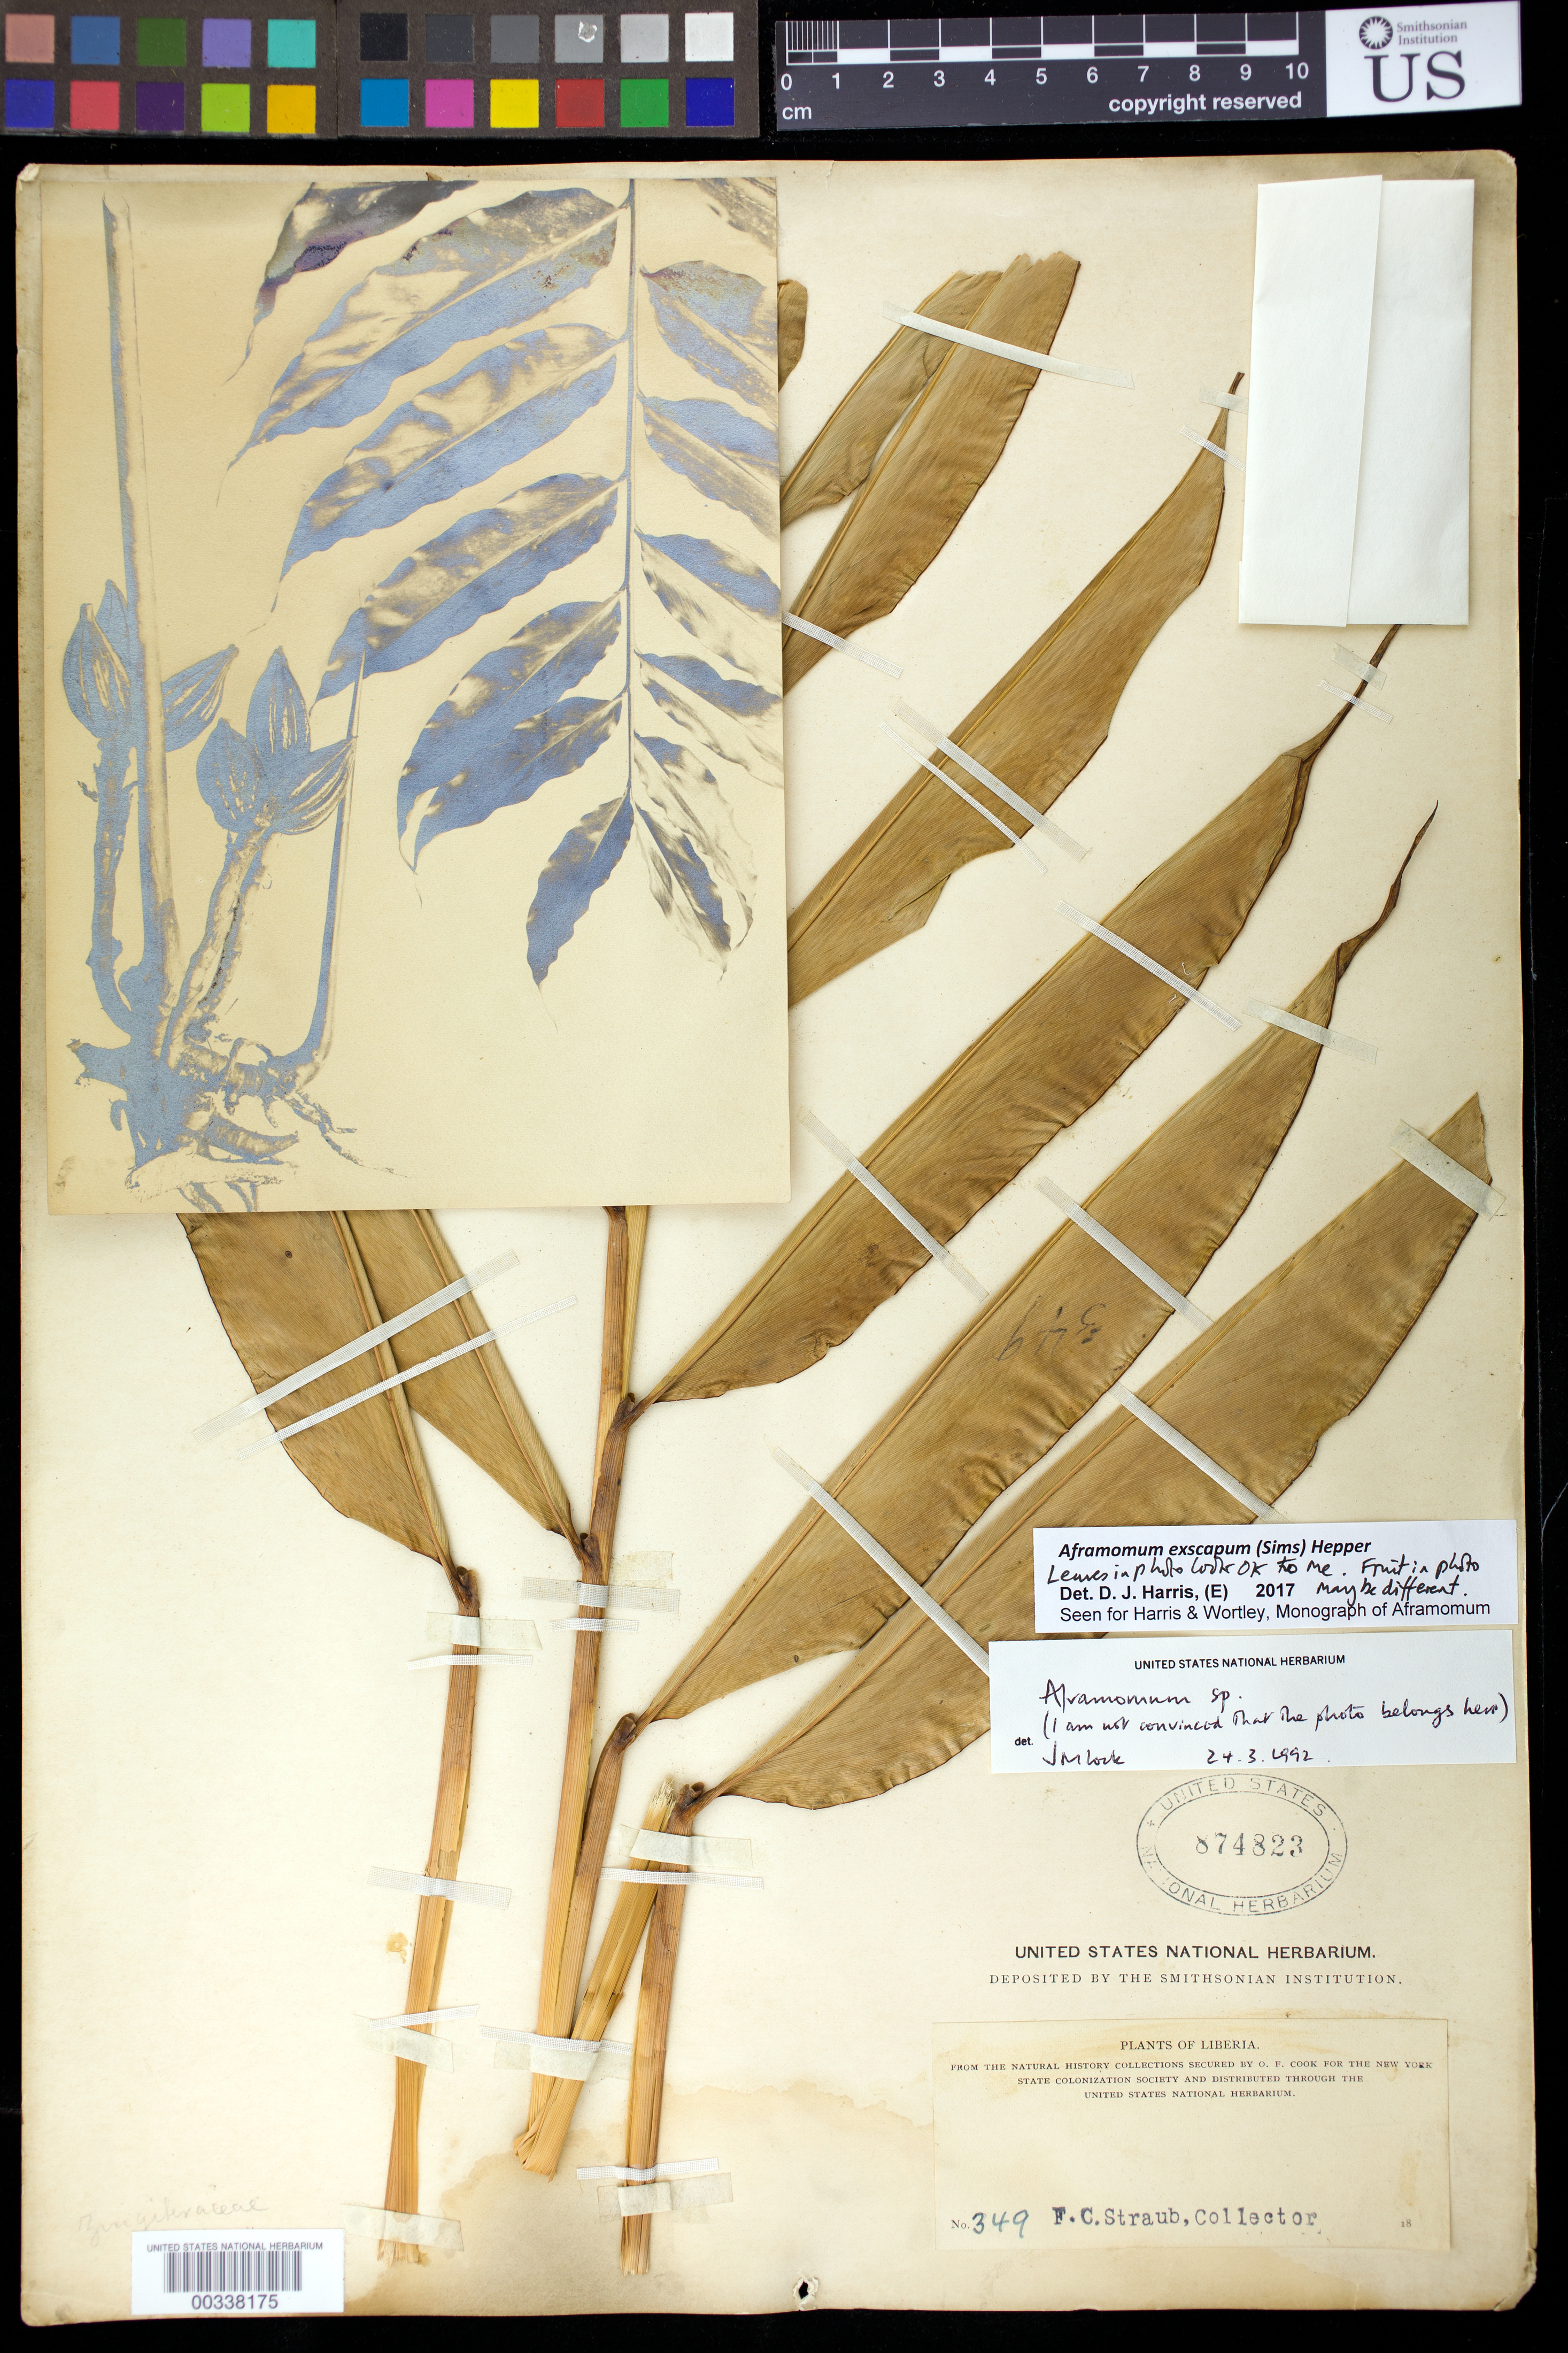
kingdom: Plantae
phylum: Tracheophyta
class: Liliopsida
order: Zingiberales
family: Zingiberaceae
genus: Aframomum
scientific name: Aframomum sp.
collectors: F. Straub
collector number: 349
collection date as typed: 18--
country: Liberia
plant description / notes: Specimen has an attached photo of leaves and basal fruit. 2017, per Harris, D. J.: "Leaves in photo look OK to me. Fruit in photo may be different" (species).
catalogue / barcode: US 874823